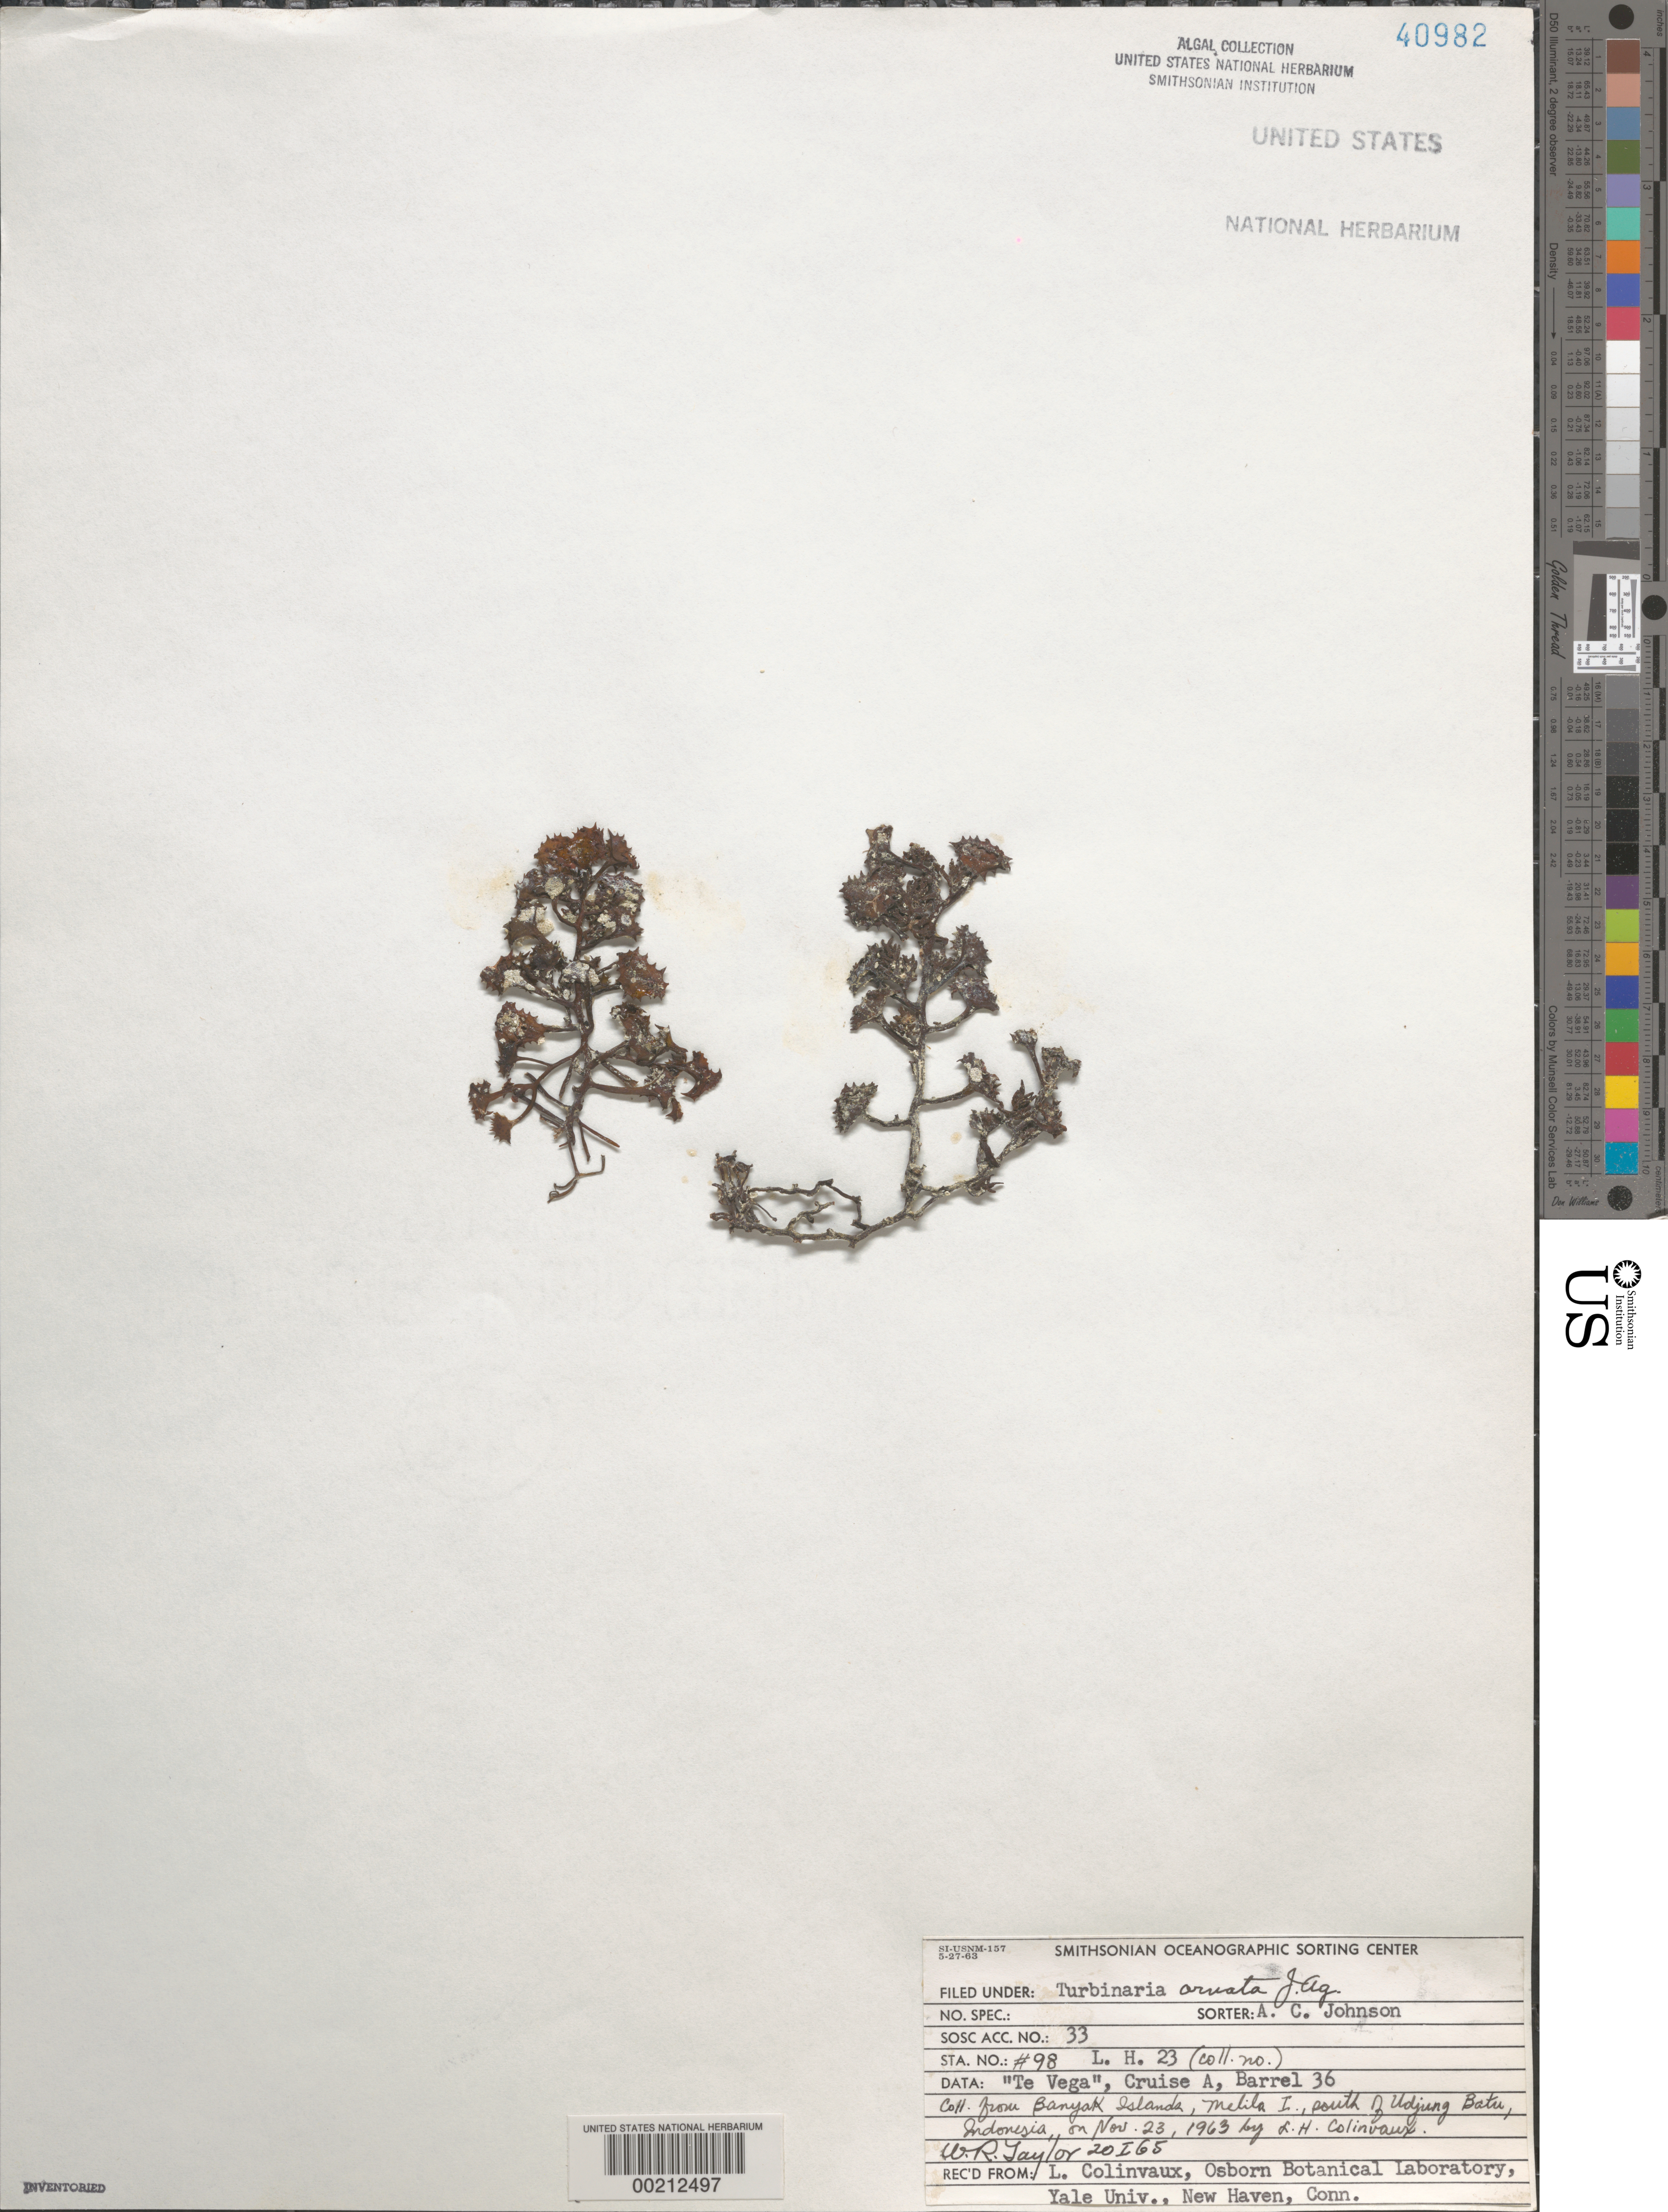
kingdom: Chromista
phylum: Ochrophyta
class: Phaeophyceae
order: Fucales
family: Sargassaceae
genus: Turbinaria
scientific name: Turbinaria ornata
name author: (Turner) J. Agardh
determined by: Taylor, William R.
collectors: L. Hillis-Colinvaux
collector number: LH-23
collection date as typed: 23 Nov 1963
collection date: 1963-11-23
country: Indonesia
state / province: Sumatra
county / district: Aceh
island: Melila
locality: S of Udjung Batu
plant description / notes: Te Vega, Cruise A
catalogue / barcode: US 40982